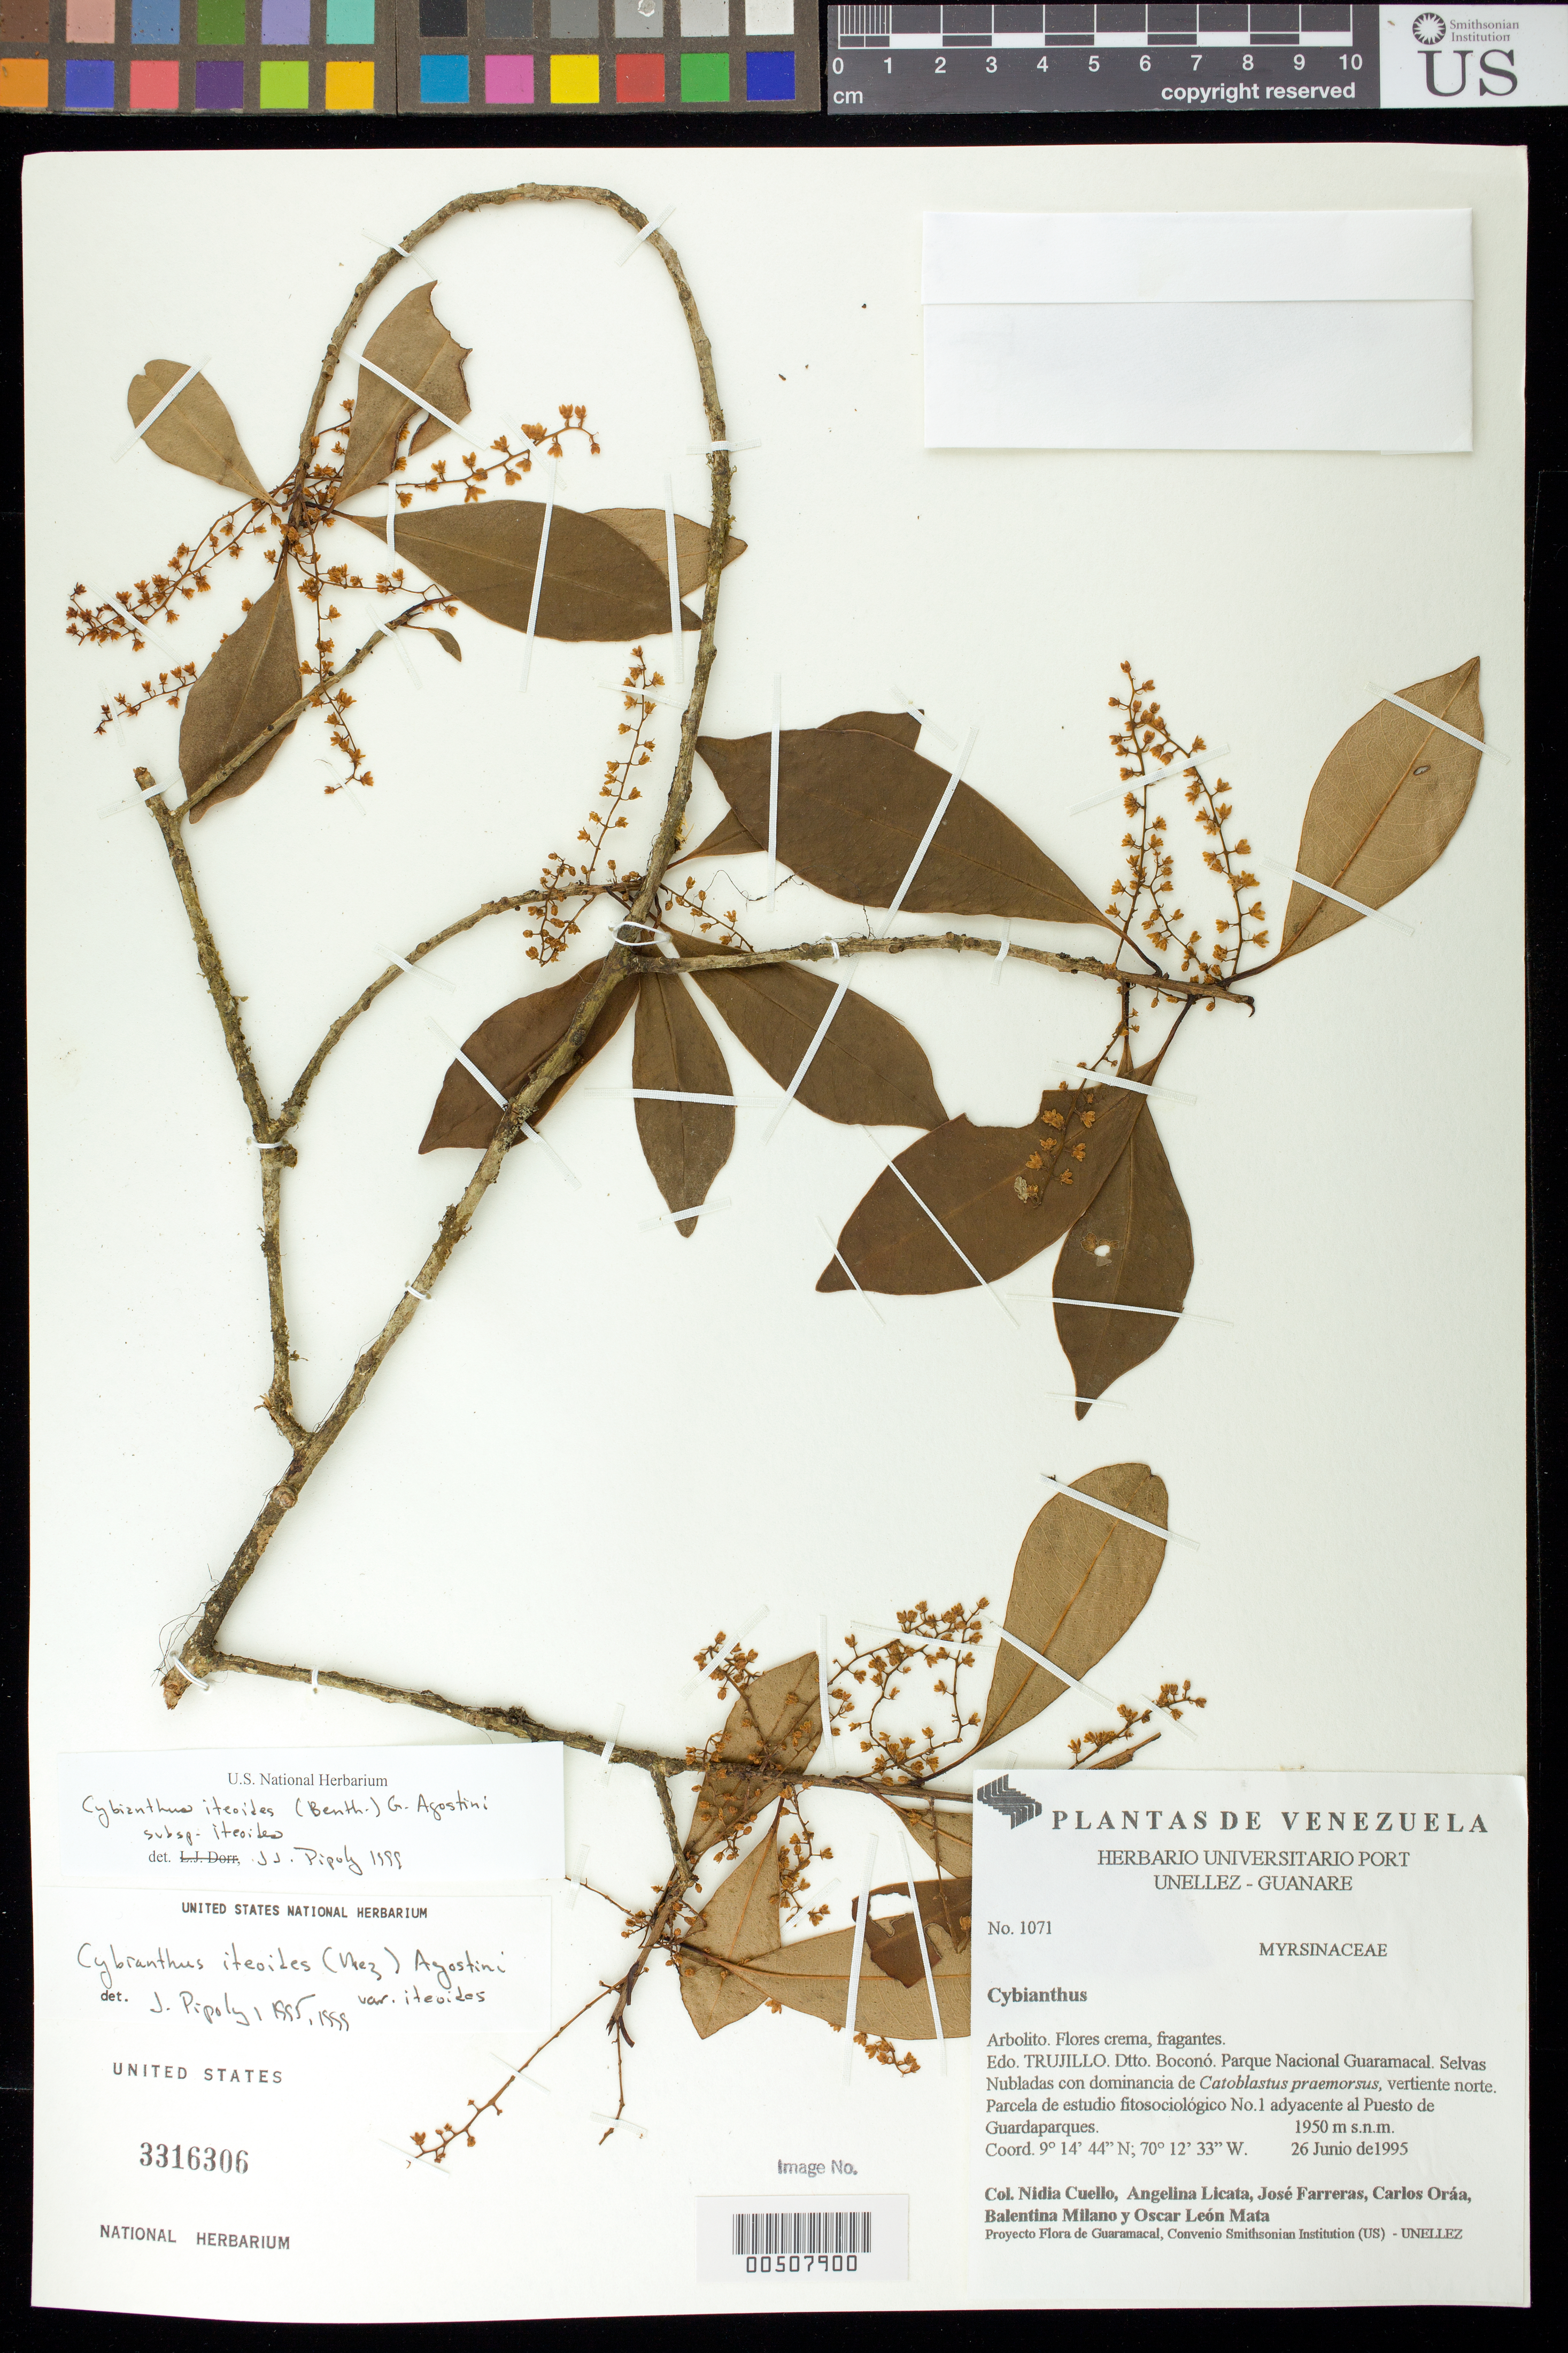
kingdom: Plantae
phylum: Tracheophyta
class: Magnoliopsida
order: Ericales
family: Primulaceae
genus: Cybianthus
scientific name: Cybianthus iteoides subsp. iteoides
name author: (Benth.) G. Agostini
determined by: Pipoly, J. J., III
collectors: N. L. Cuello, A. Licata, J. Farreras, C. Oráa, B. Milano & O. Mata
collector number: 1071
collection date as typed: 26 Jun 1995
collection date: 1995-06-26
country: Venezuela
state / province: Trujillo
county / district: Boconó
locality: Parque Nacional Guaramacal. Vertiente N, adyacente al puesto de Guardaparques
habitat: Selvas Nubladas con dominancia de Catoblastus praemorsus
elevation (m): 1950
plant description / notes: PORT, US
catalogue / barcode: US 3316306